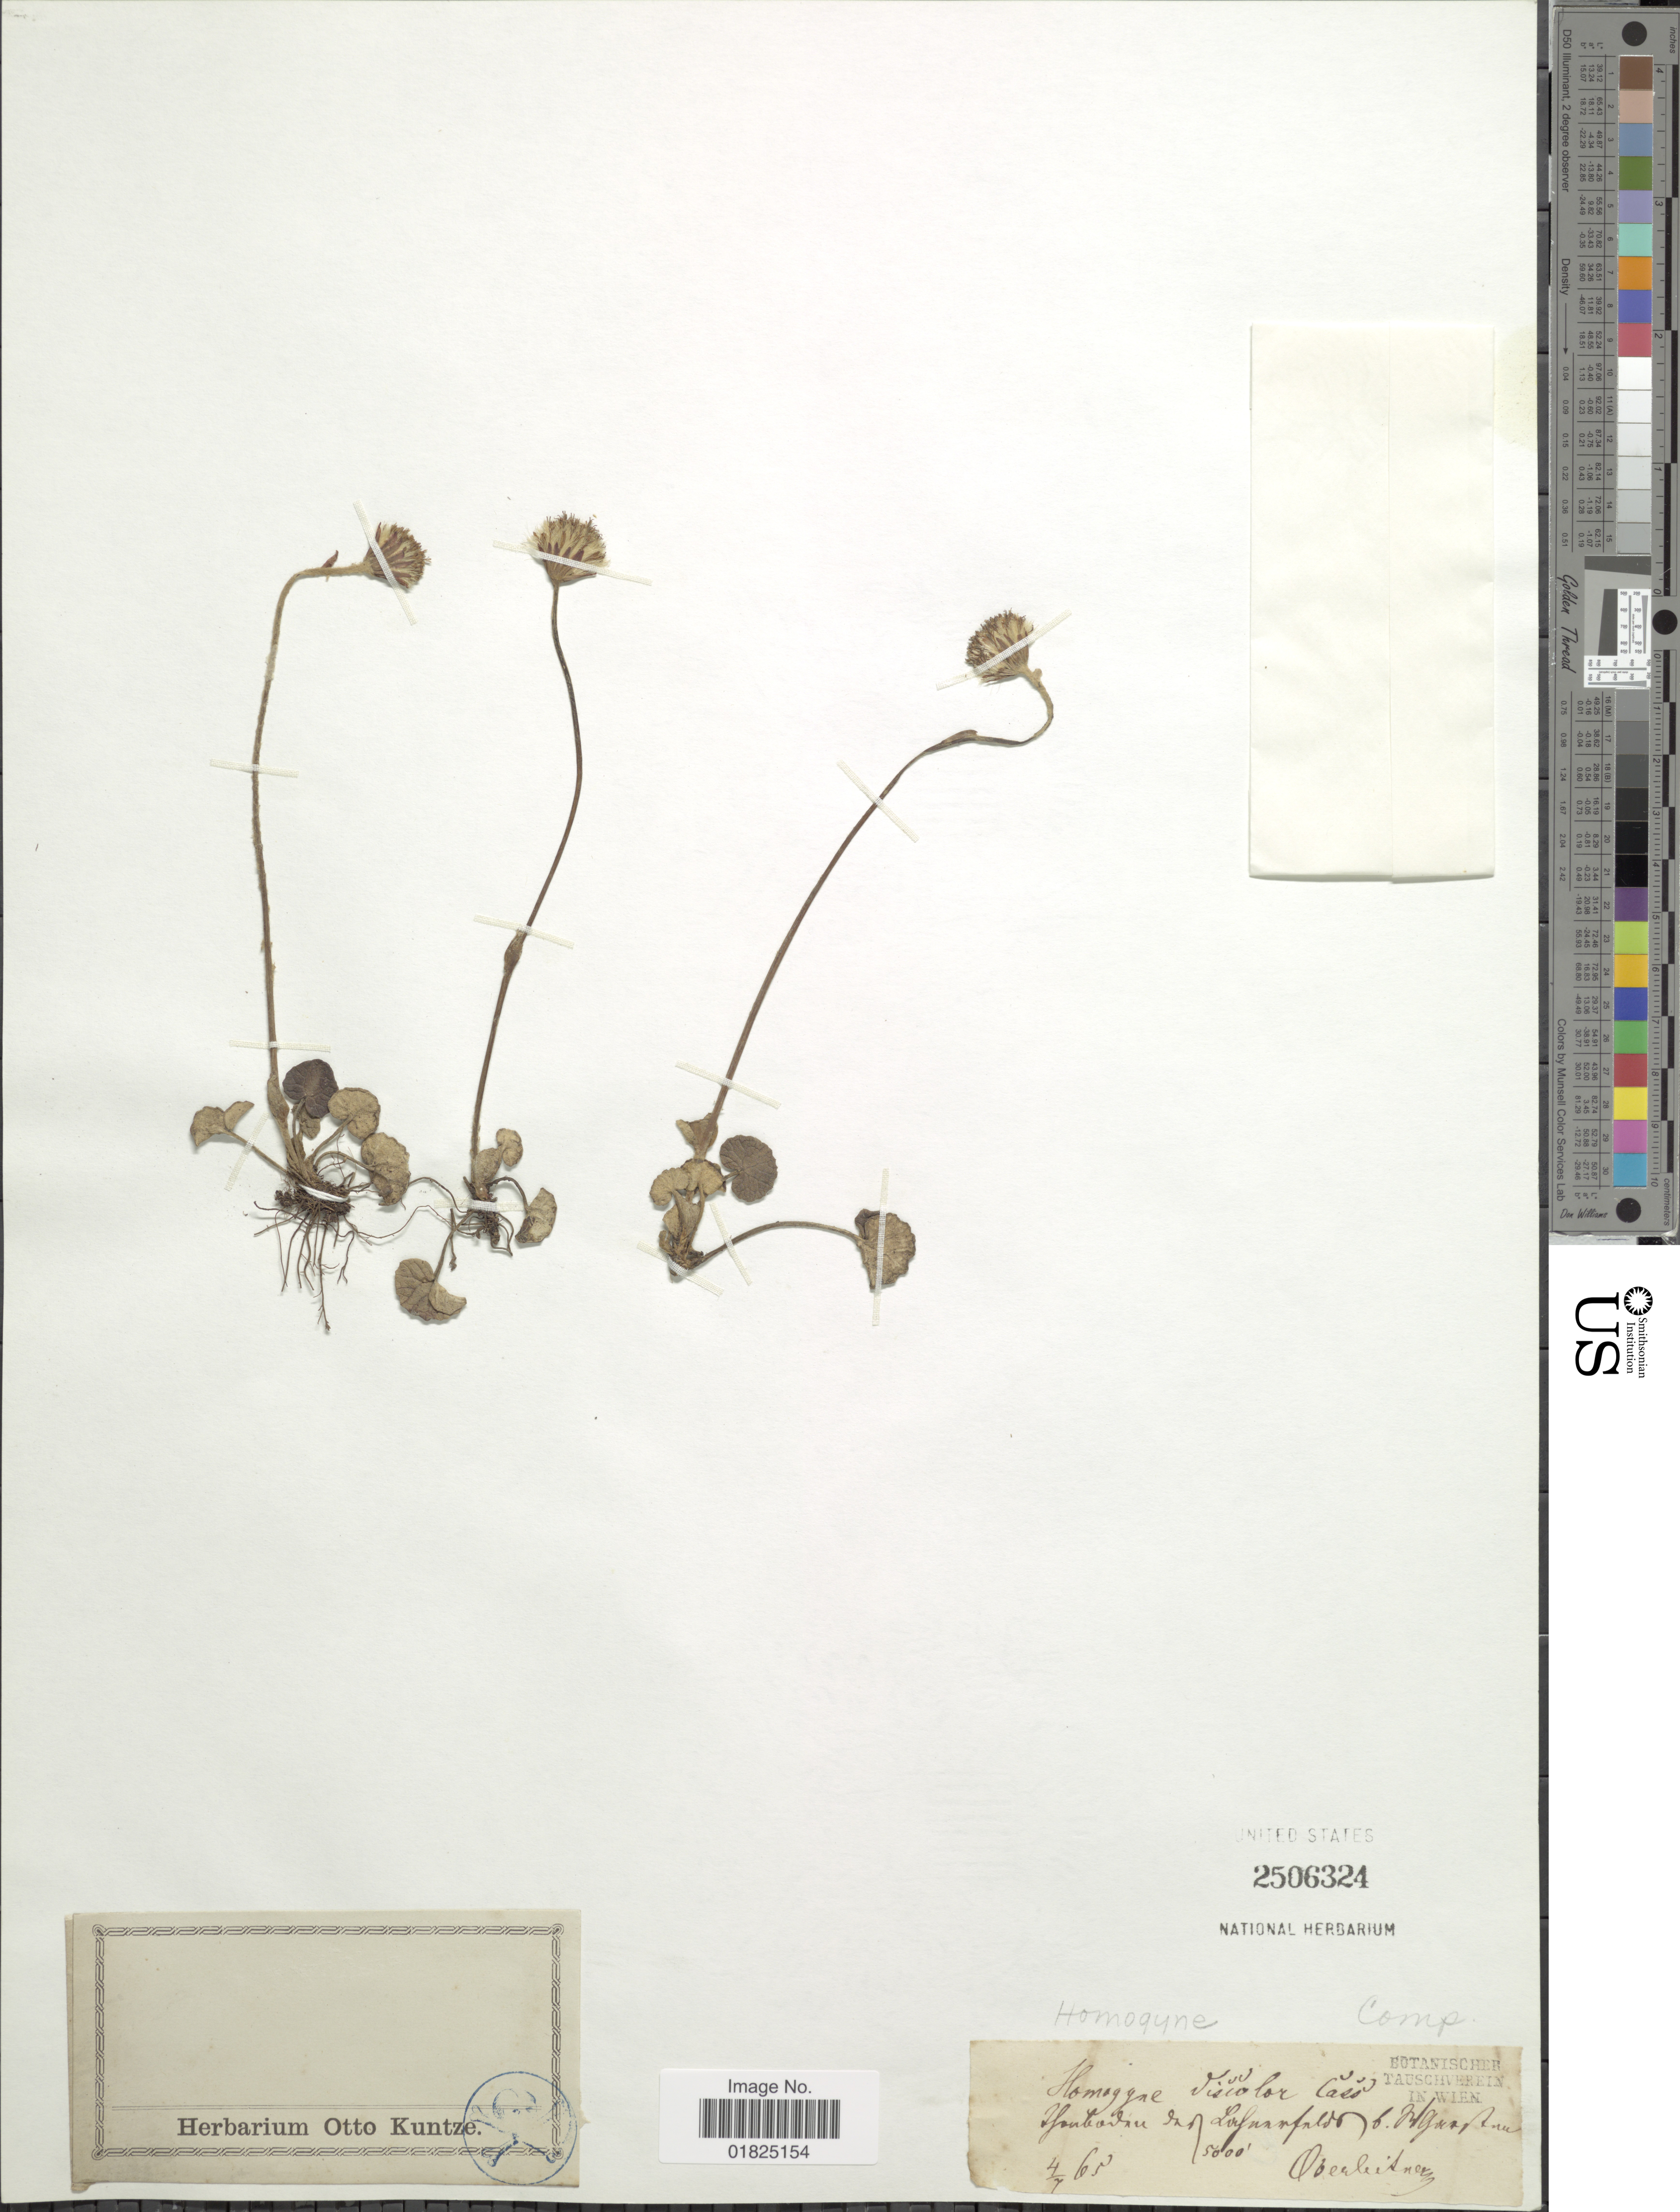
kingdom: Plantae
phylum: Tracheophyta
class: Magnoliopsida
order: Asterales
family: Asteraceae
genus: Homogyne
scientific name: Homogyne discolor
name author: (Jacquinot) Cass.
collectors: L. Oberleidner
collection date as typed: Transcribed d/m/y: 4/7/65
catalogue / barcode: US 2506324